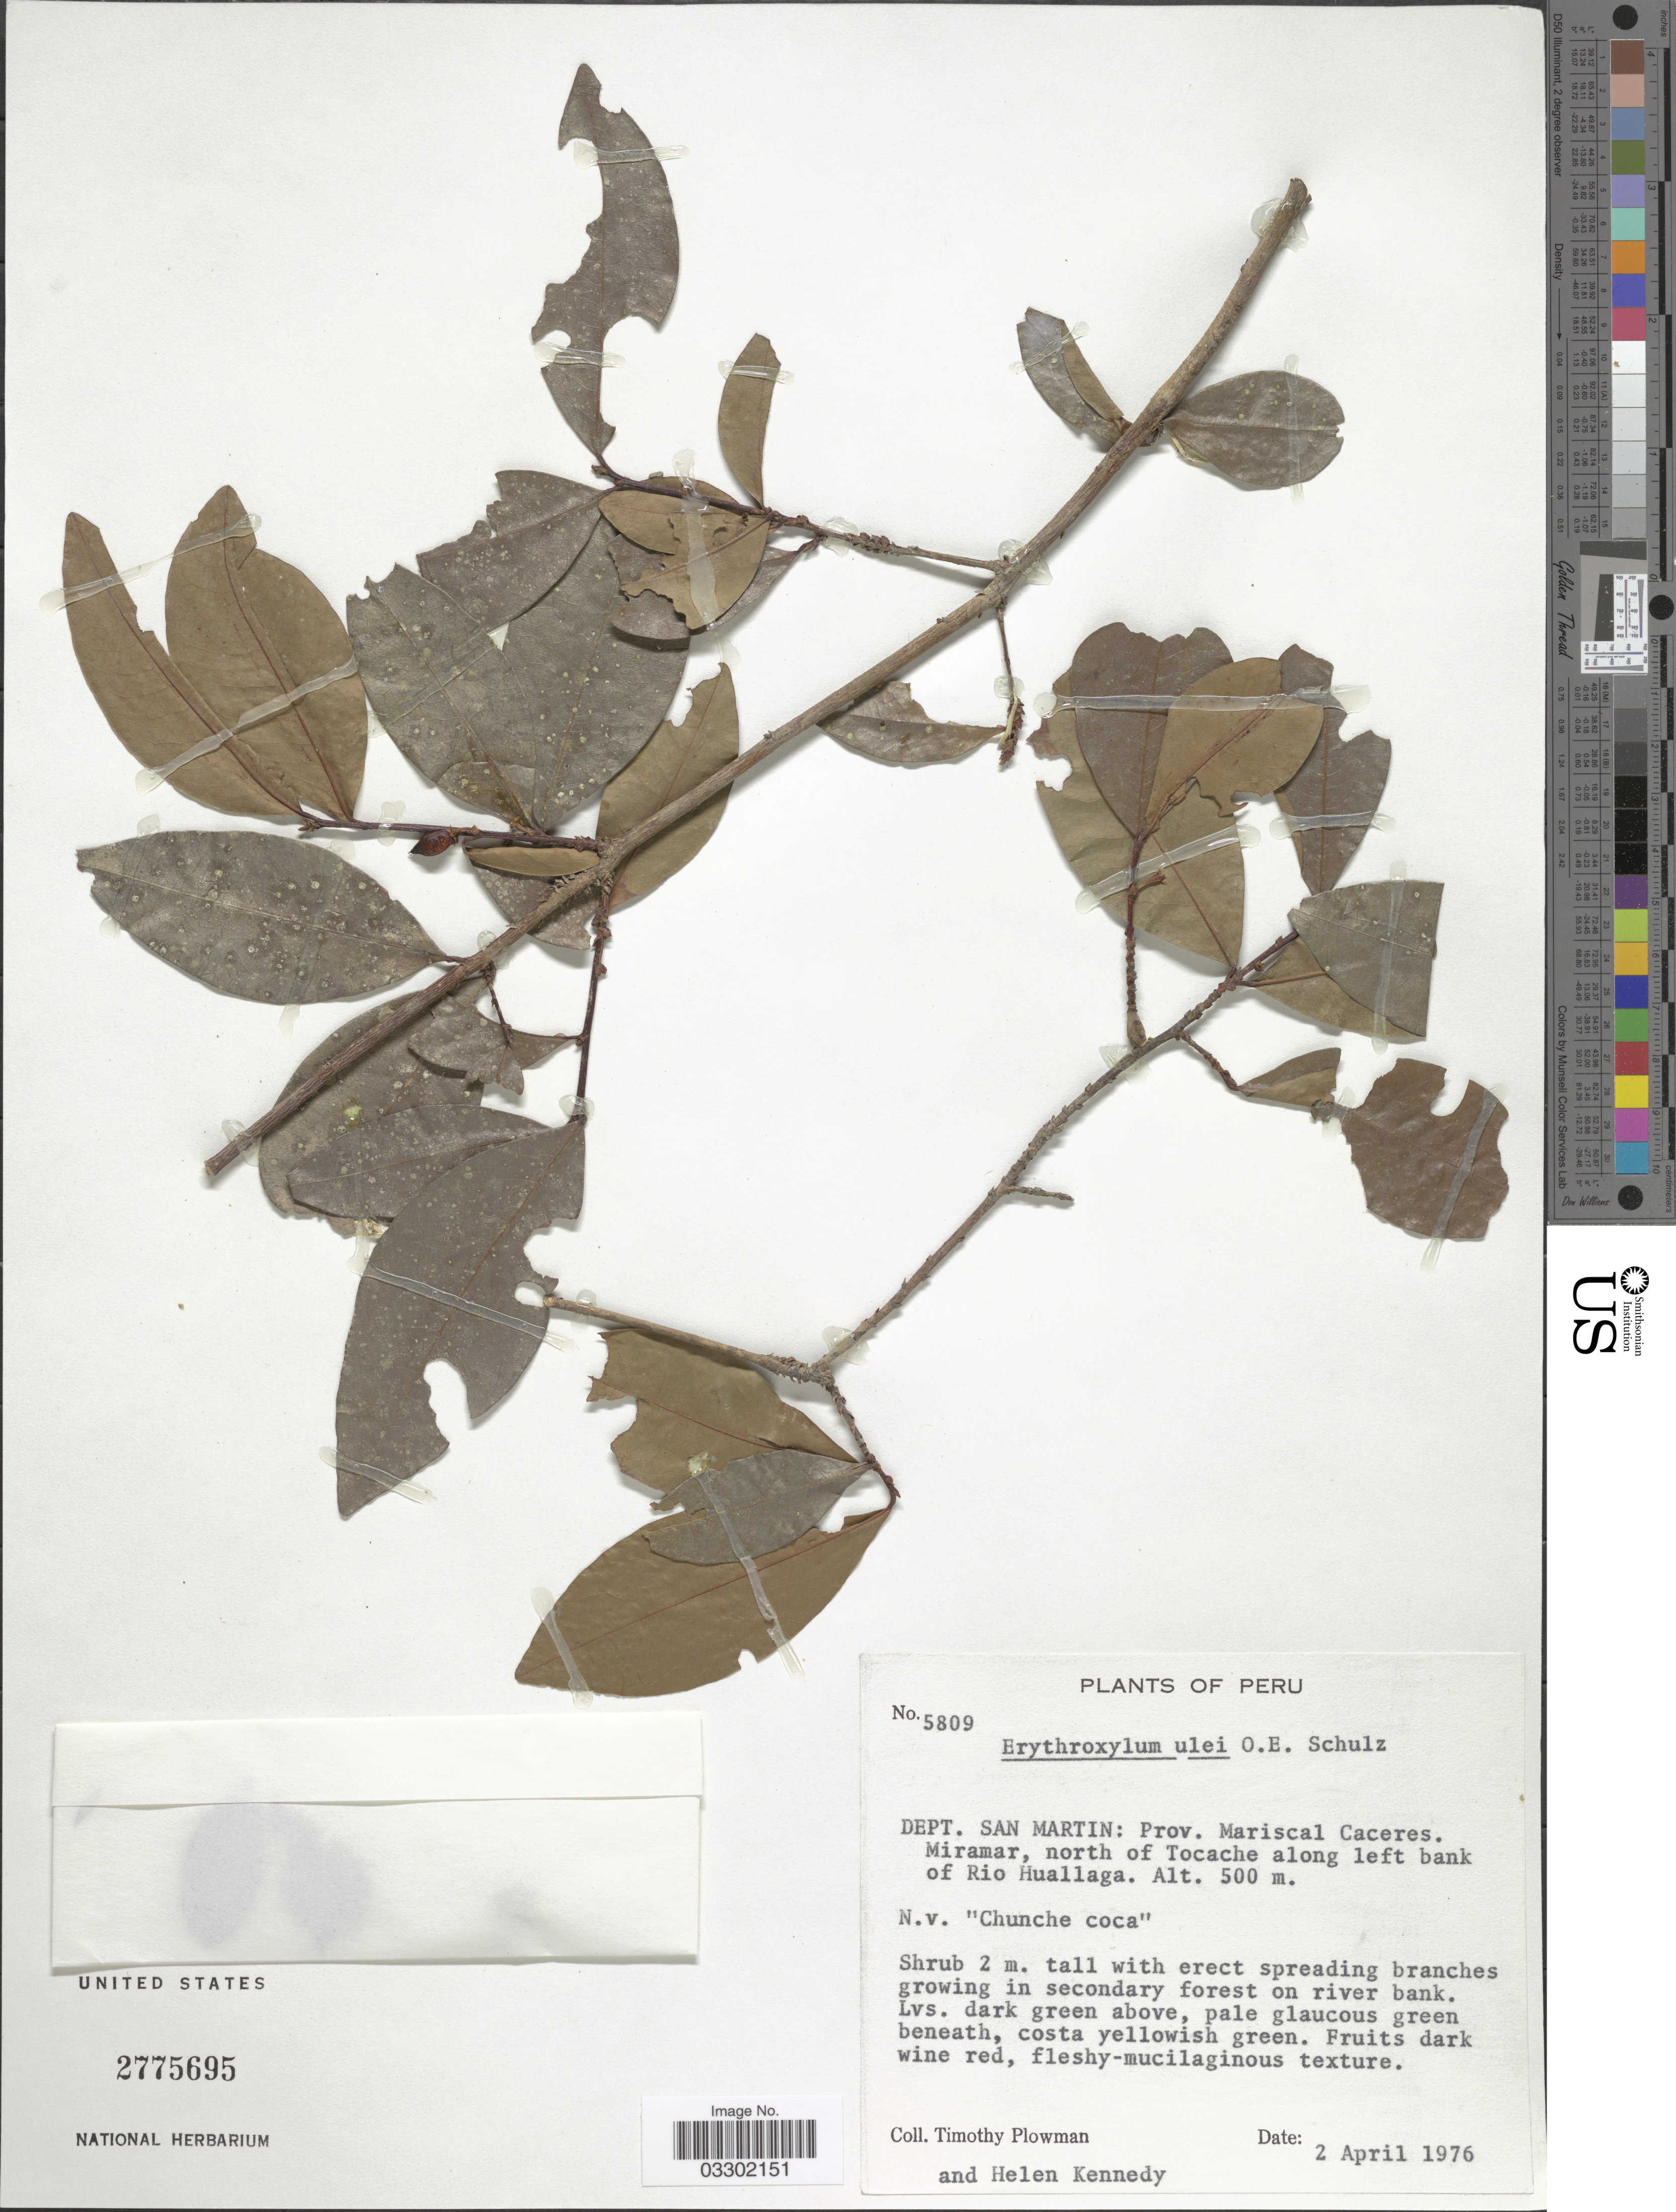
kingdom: Plantae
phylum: Tracheophyta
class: Magnoliopsida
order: Malpighiales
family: Erythroxylaceae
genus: Erythroxylum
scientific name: Erythroxylum ulei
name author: O.E. Schulz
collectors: T. Plowman & H. Kennedy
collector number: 5809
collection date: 1976-04-02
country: Peru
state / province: San Martín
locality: Dept. San Martin: Prov. Mariscal Caceres. Miramar, north of Tocache along left bank of Rio Huallaga.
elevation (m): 500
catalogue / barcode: US 2775695